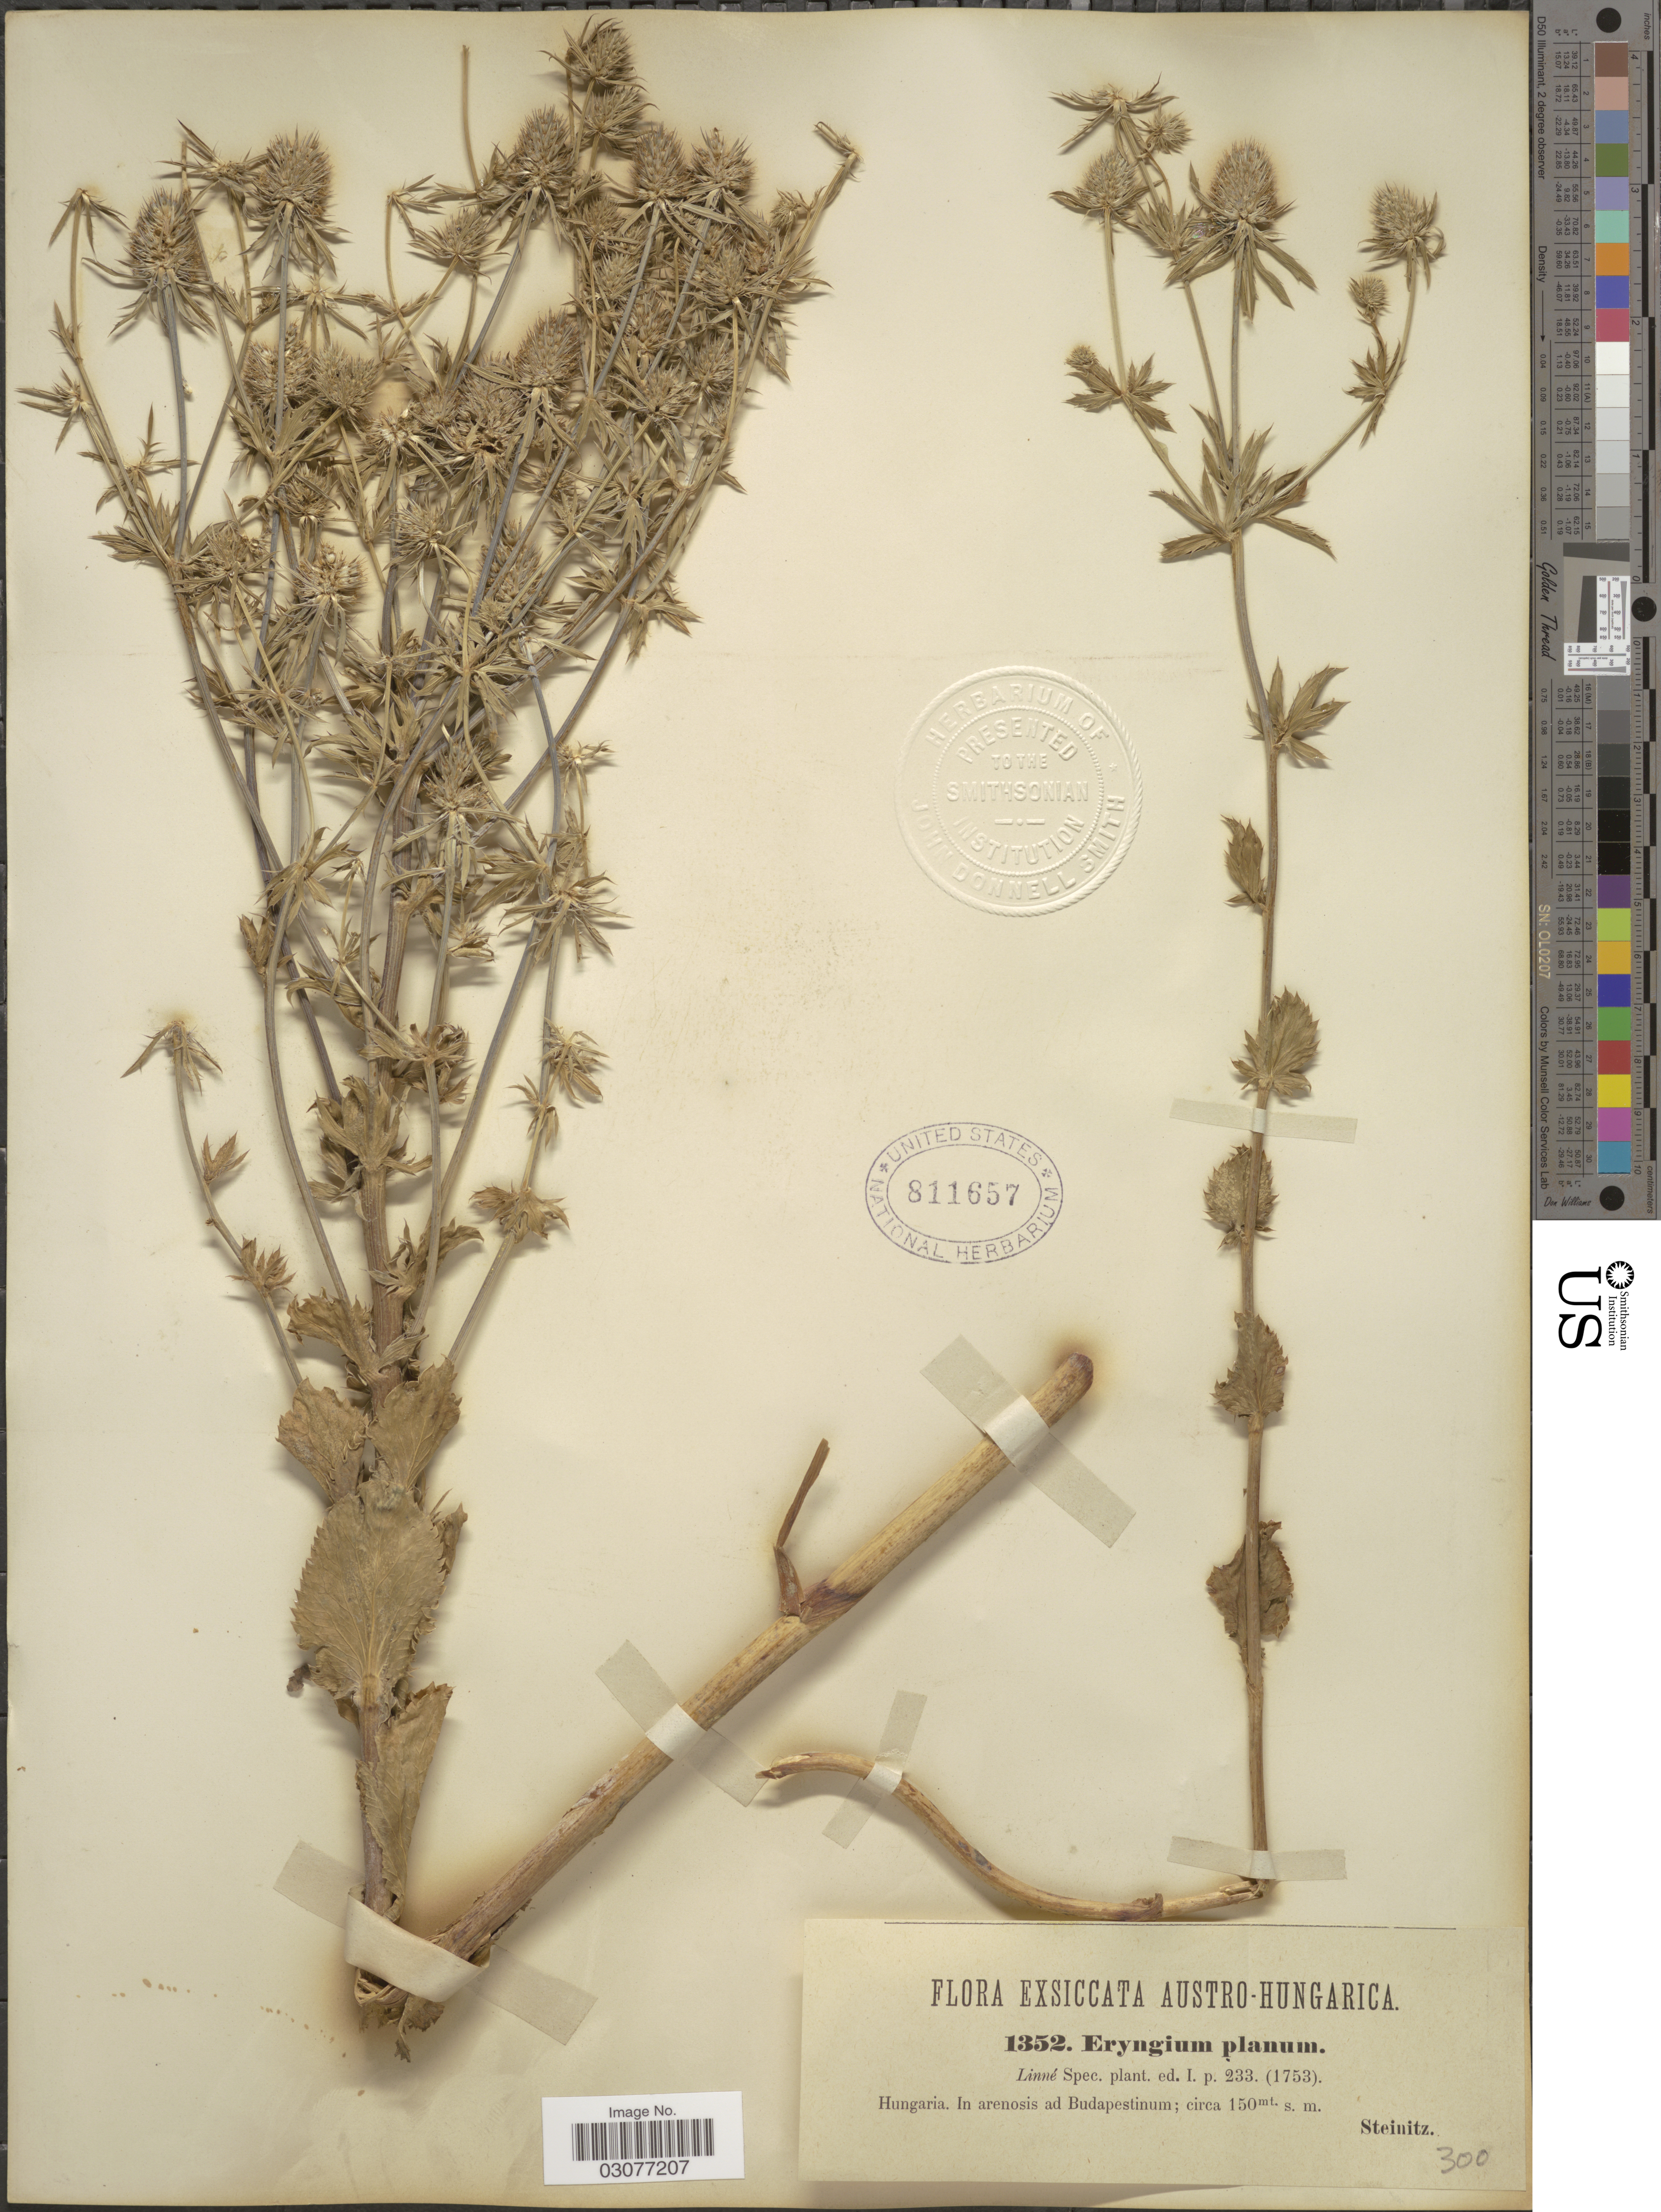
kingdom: Plantae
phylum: Tracheophyta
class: Magnoliopsida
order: Apiales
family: Apiaceae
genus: Eryngium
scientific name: Eryngium planum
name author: L.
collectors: -. Steinitz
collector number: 1352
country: Hungary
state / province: Budapest, Capital District of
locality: Austro-Hungarica. In arenosis ad Budapestinum.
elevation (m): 150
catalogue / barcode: US 811657